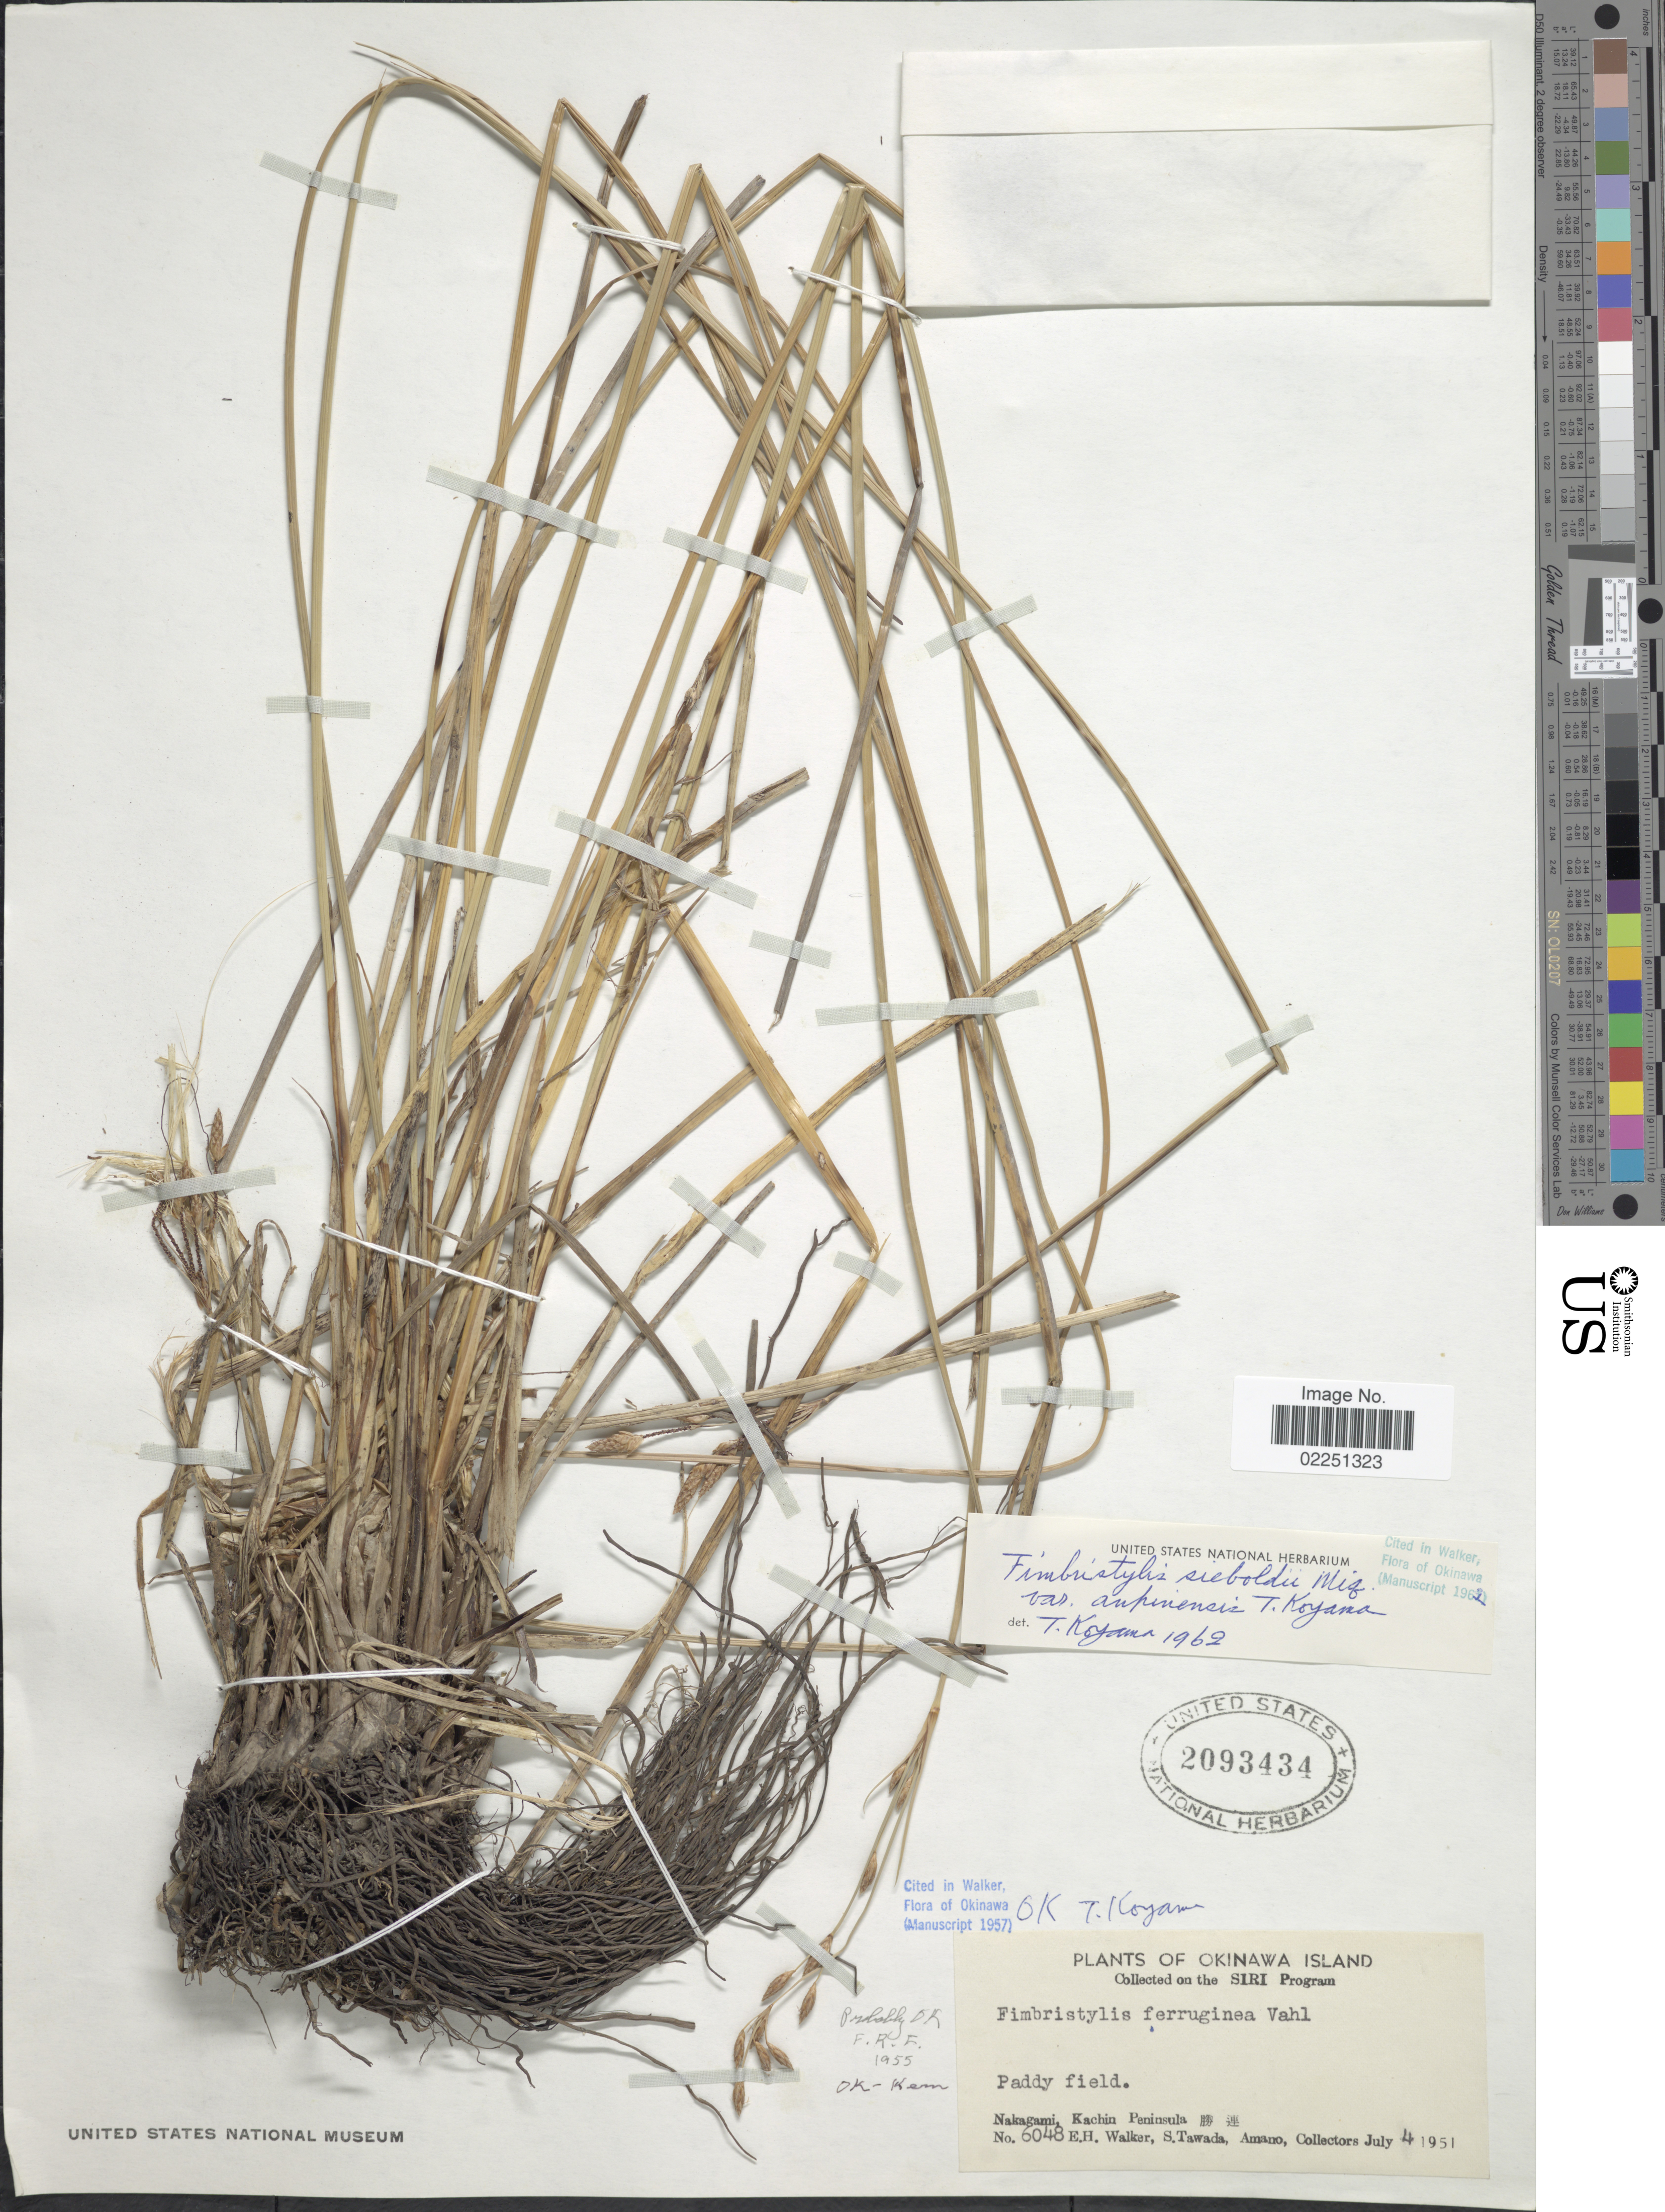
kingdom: Plantae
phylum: Tracheophyta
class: Liliopsida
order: Poales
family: Cyperaceae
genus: Fimbristylis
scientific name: Fimbristylis sieboldii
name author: Miq. ex Franch. & Sav.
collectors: E. H. Walker, S. Tawada & T. Amano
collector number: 6048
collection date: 1951-07-04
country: Japan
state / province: Okinawa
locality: Okinawa Island, Nakagami, Kachin Peninsula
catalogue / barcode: US 2093434